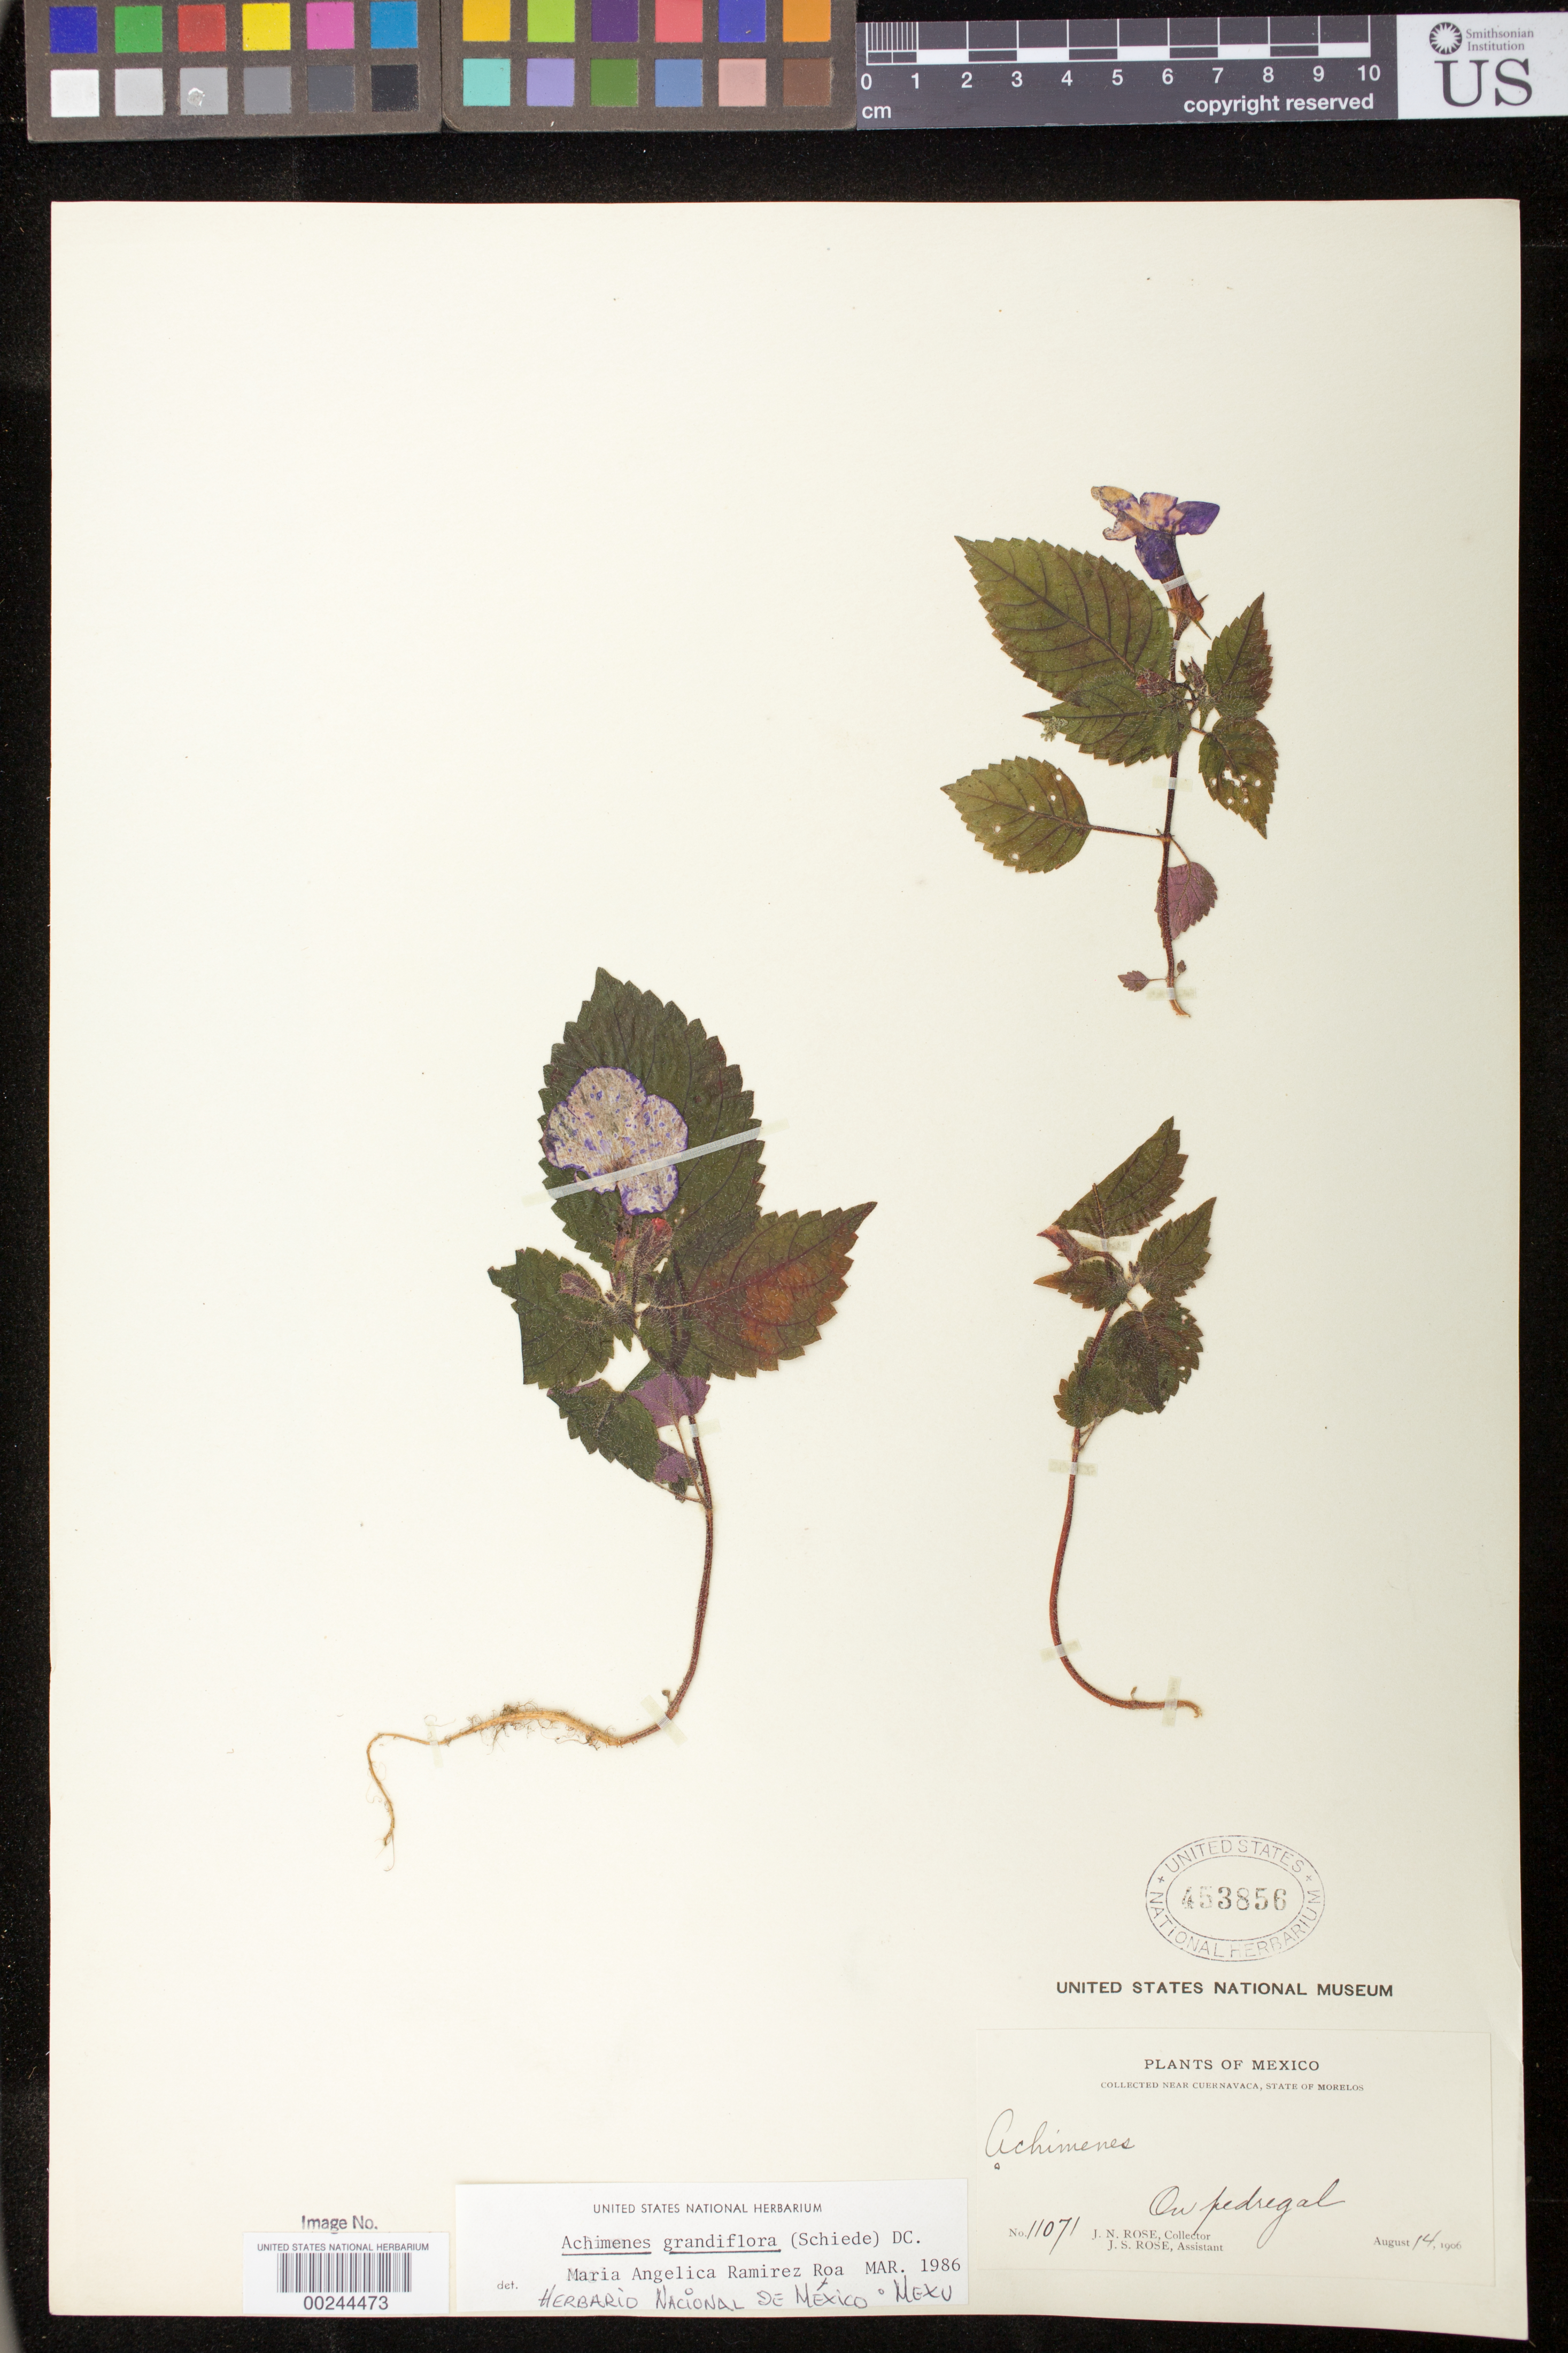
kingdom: Plantae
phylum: Tracheophyta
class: Magnoliopsida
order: Lamiales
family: Gesneriaceae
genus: Achimenes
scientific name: Achimenes grandiflora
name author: (Schiede) DC.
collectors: J. N. Rose & J. S. Rose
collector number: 11071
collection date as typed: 14 Aug 1906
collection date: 1906-08-14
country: Mexico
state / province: Morelos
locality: Near Cuernavaca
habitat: On pedregal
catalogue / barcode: US 453856